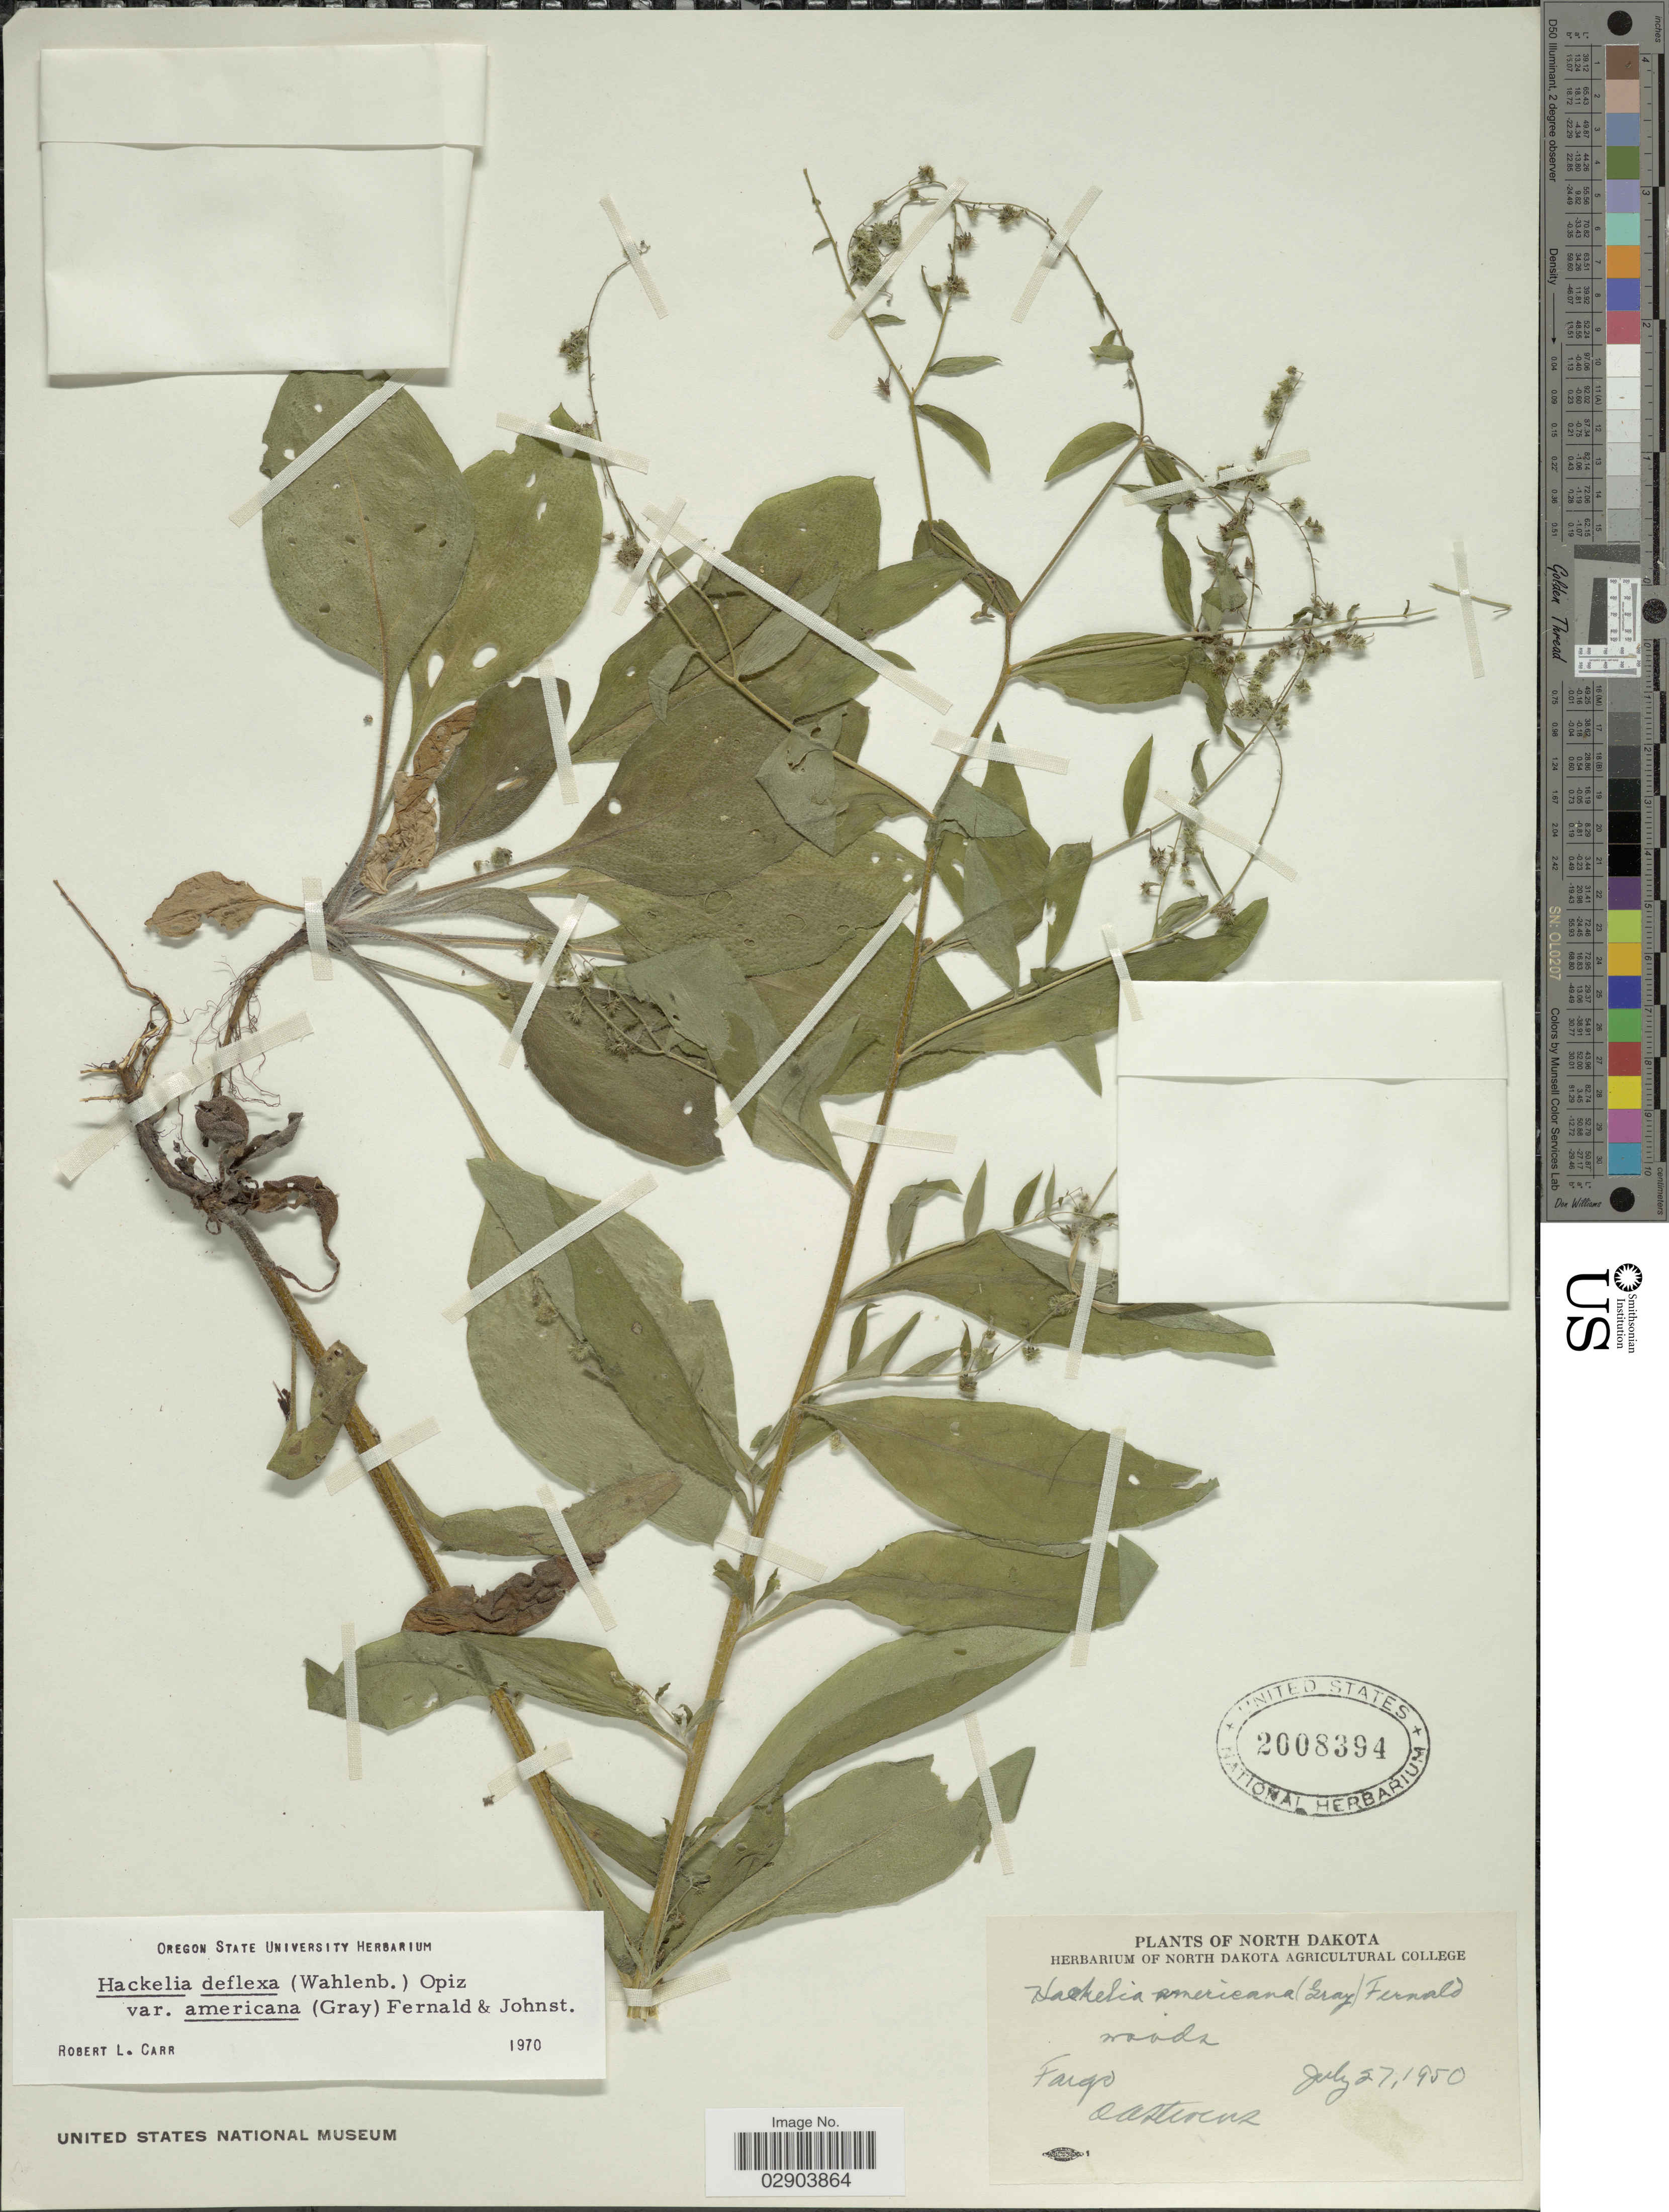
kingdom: Plantae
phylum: Tracheophyta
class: Magnoliopsida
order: Boraginales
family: Boraginaceae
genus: Hackelia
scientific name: Hackelia deflexa var. americana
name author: (A. Gray) Fernald & I.M. Johnst.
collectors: O. A. Stevens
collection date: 1950-07-27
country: United States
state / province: North Dakota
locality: Fargo.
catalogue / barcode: US 2008394